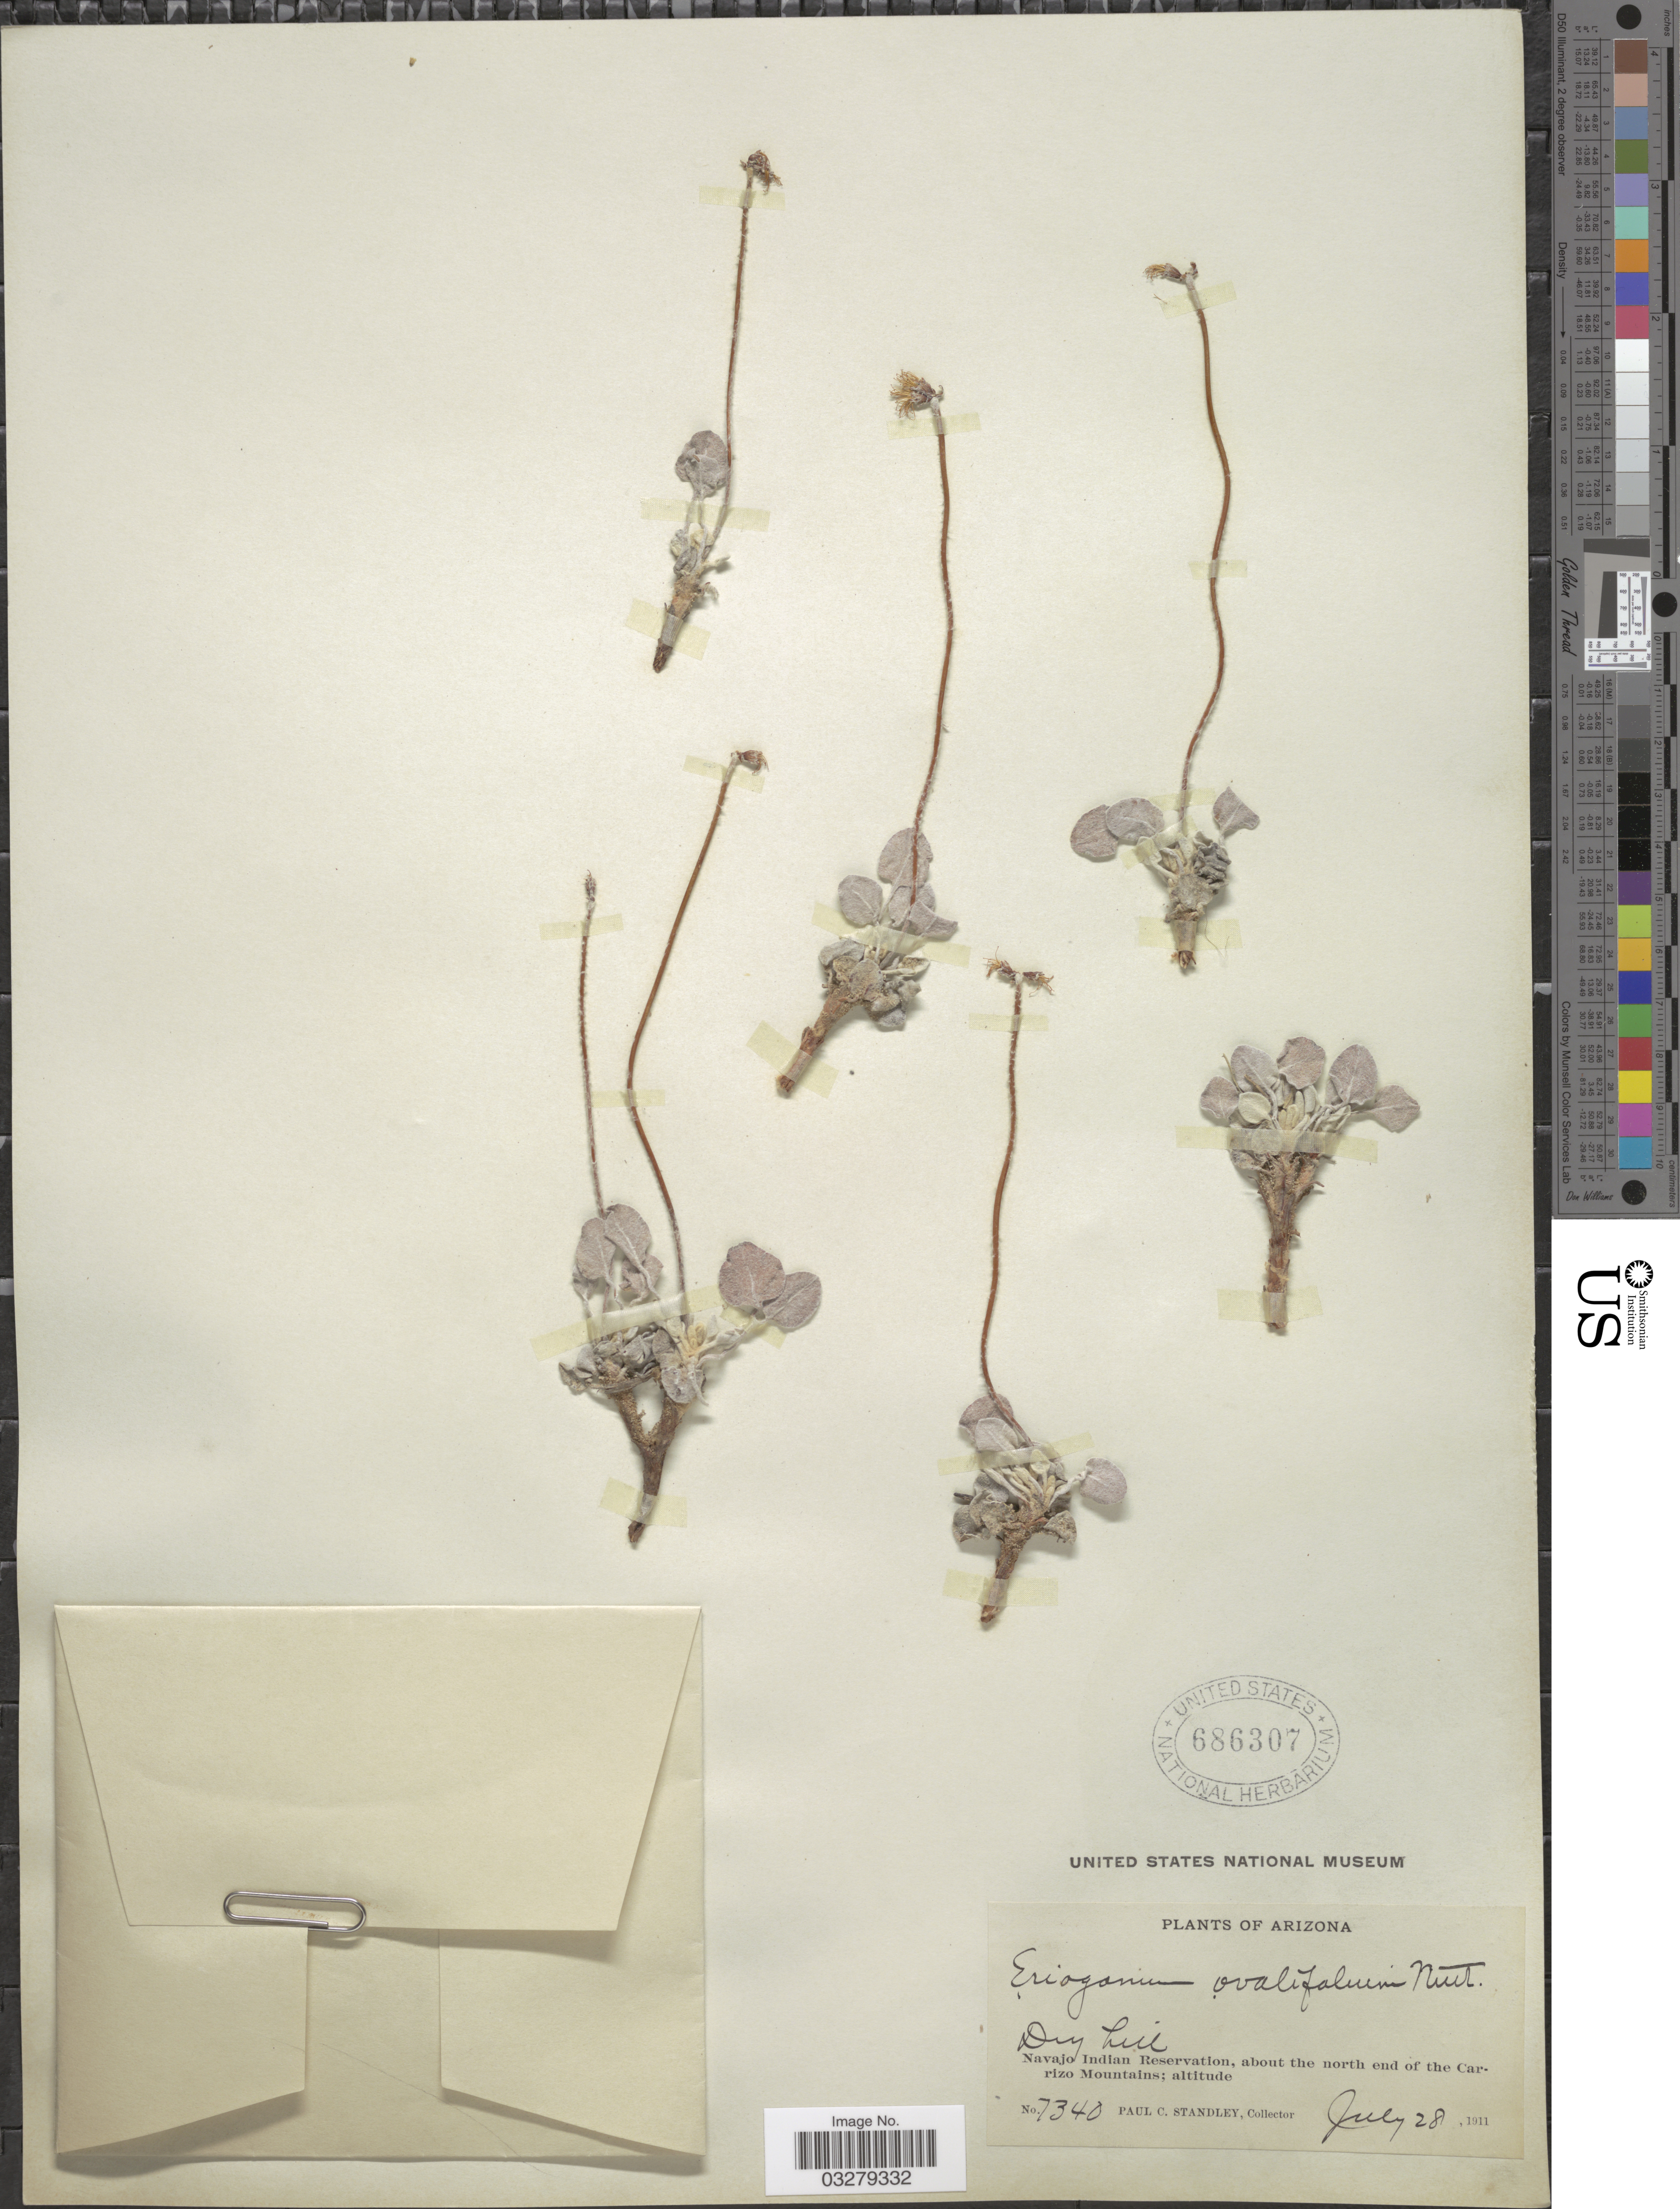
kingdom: Plantae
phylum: Tracheophyta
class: Magnoliopsida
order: Caryophyllales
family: Polygonaceae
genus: Eriogonum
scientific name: Eriogonum ovalifolium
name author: Nutt.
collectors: P. C. Standley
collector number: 7340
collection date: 1911-07-28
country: United States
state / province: Arizona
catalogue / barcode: US 686307